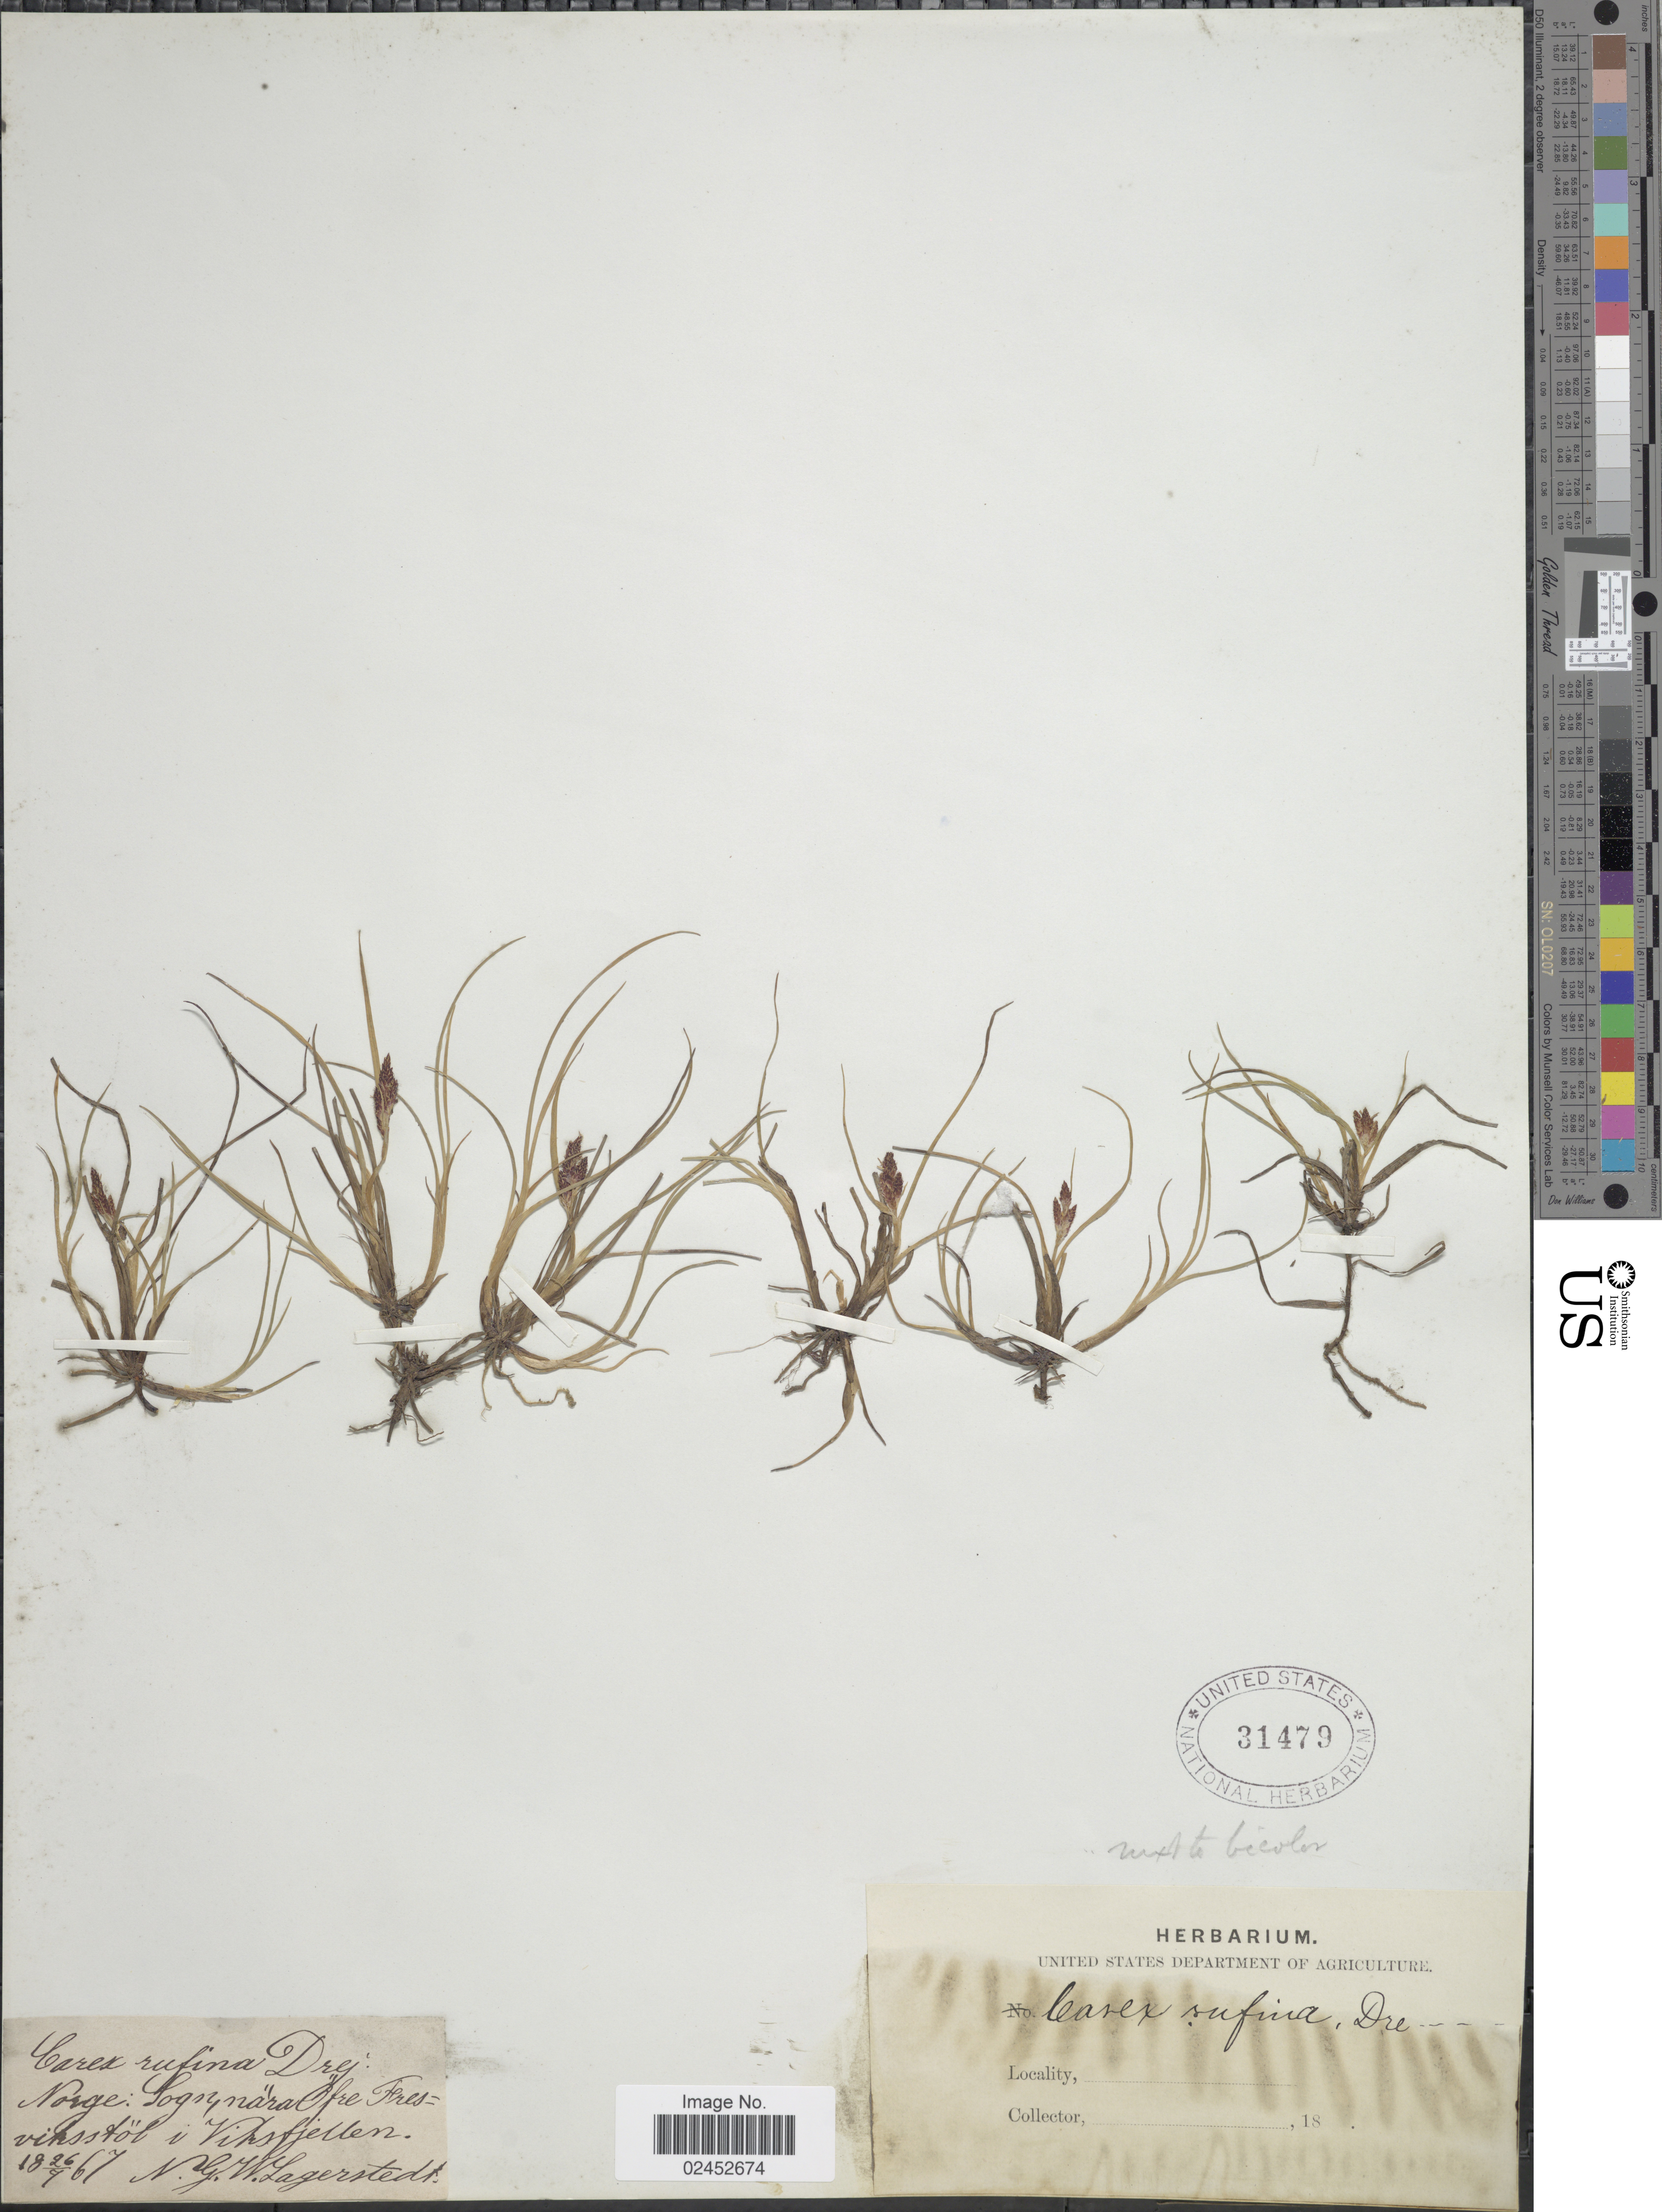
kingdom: Plantae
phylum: Tracheophyta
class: Liliopsida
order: Poales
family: Cyperaceae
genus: Carex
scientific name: Carex rufina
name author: Drejer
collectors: N. Lagerstedt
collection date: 1867-07-26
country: Norway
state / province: Sogn og Fjordane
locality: Norge: Sogn, narat fre Fresviksstol i Viksfjelden.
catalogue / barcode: US 31479